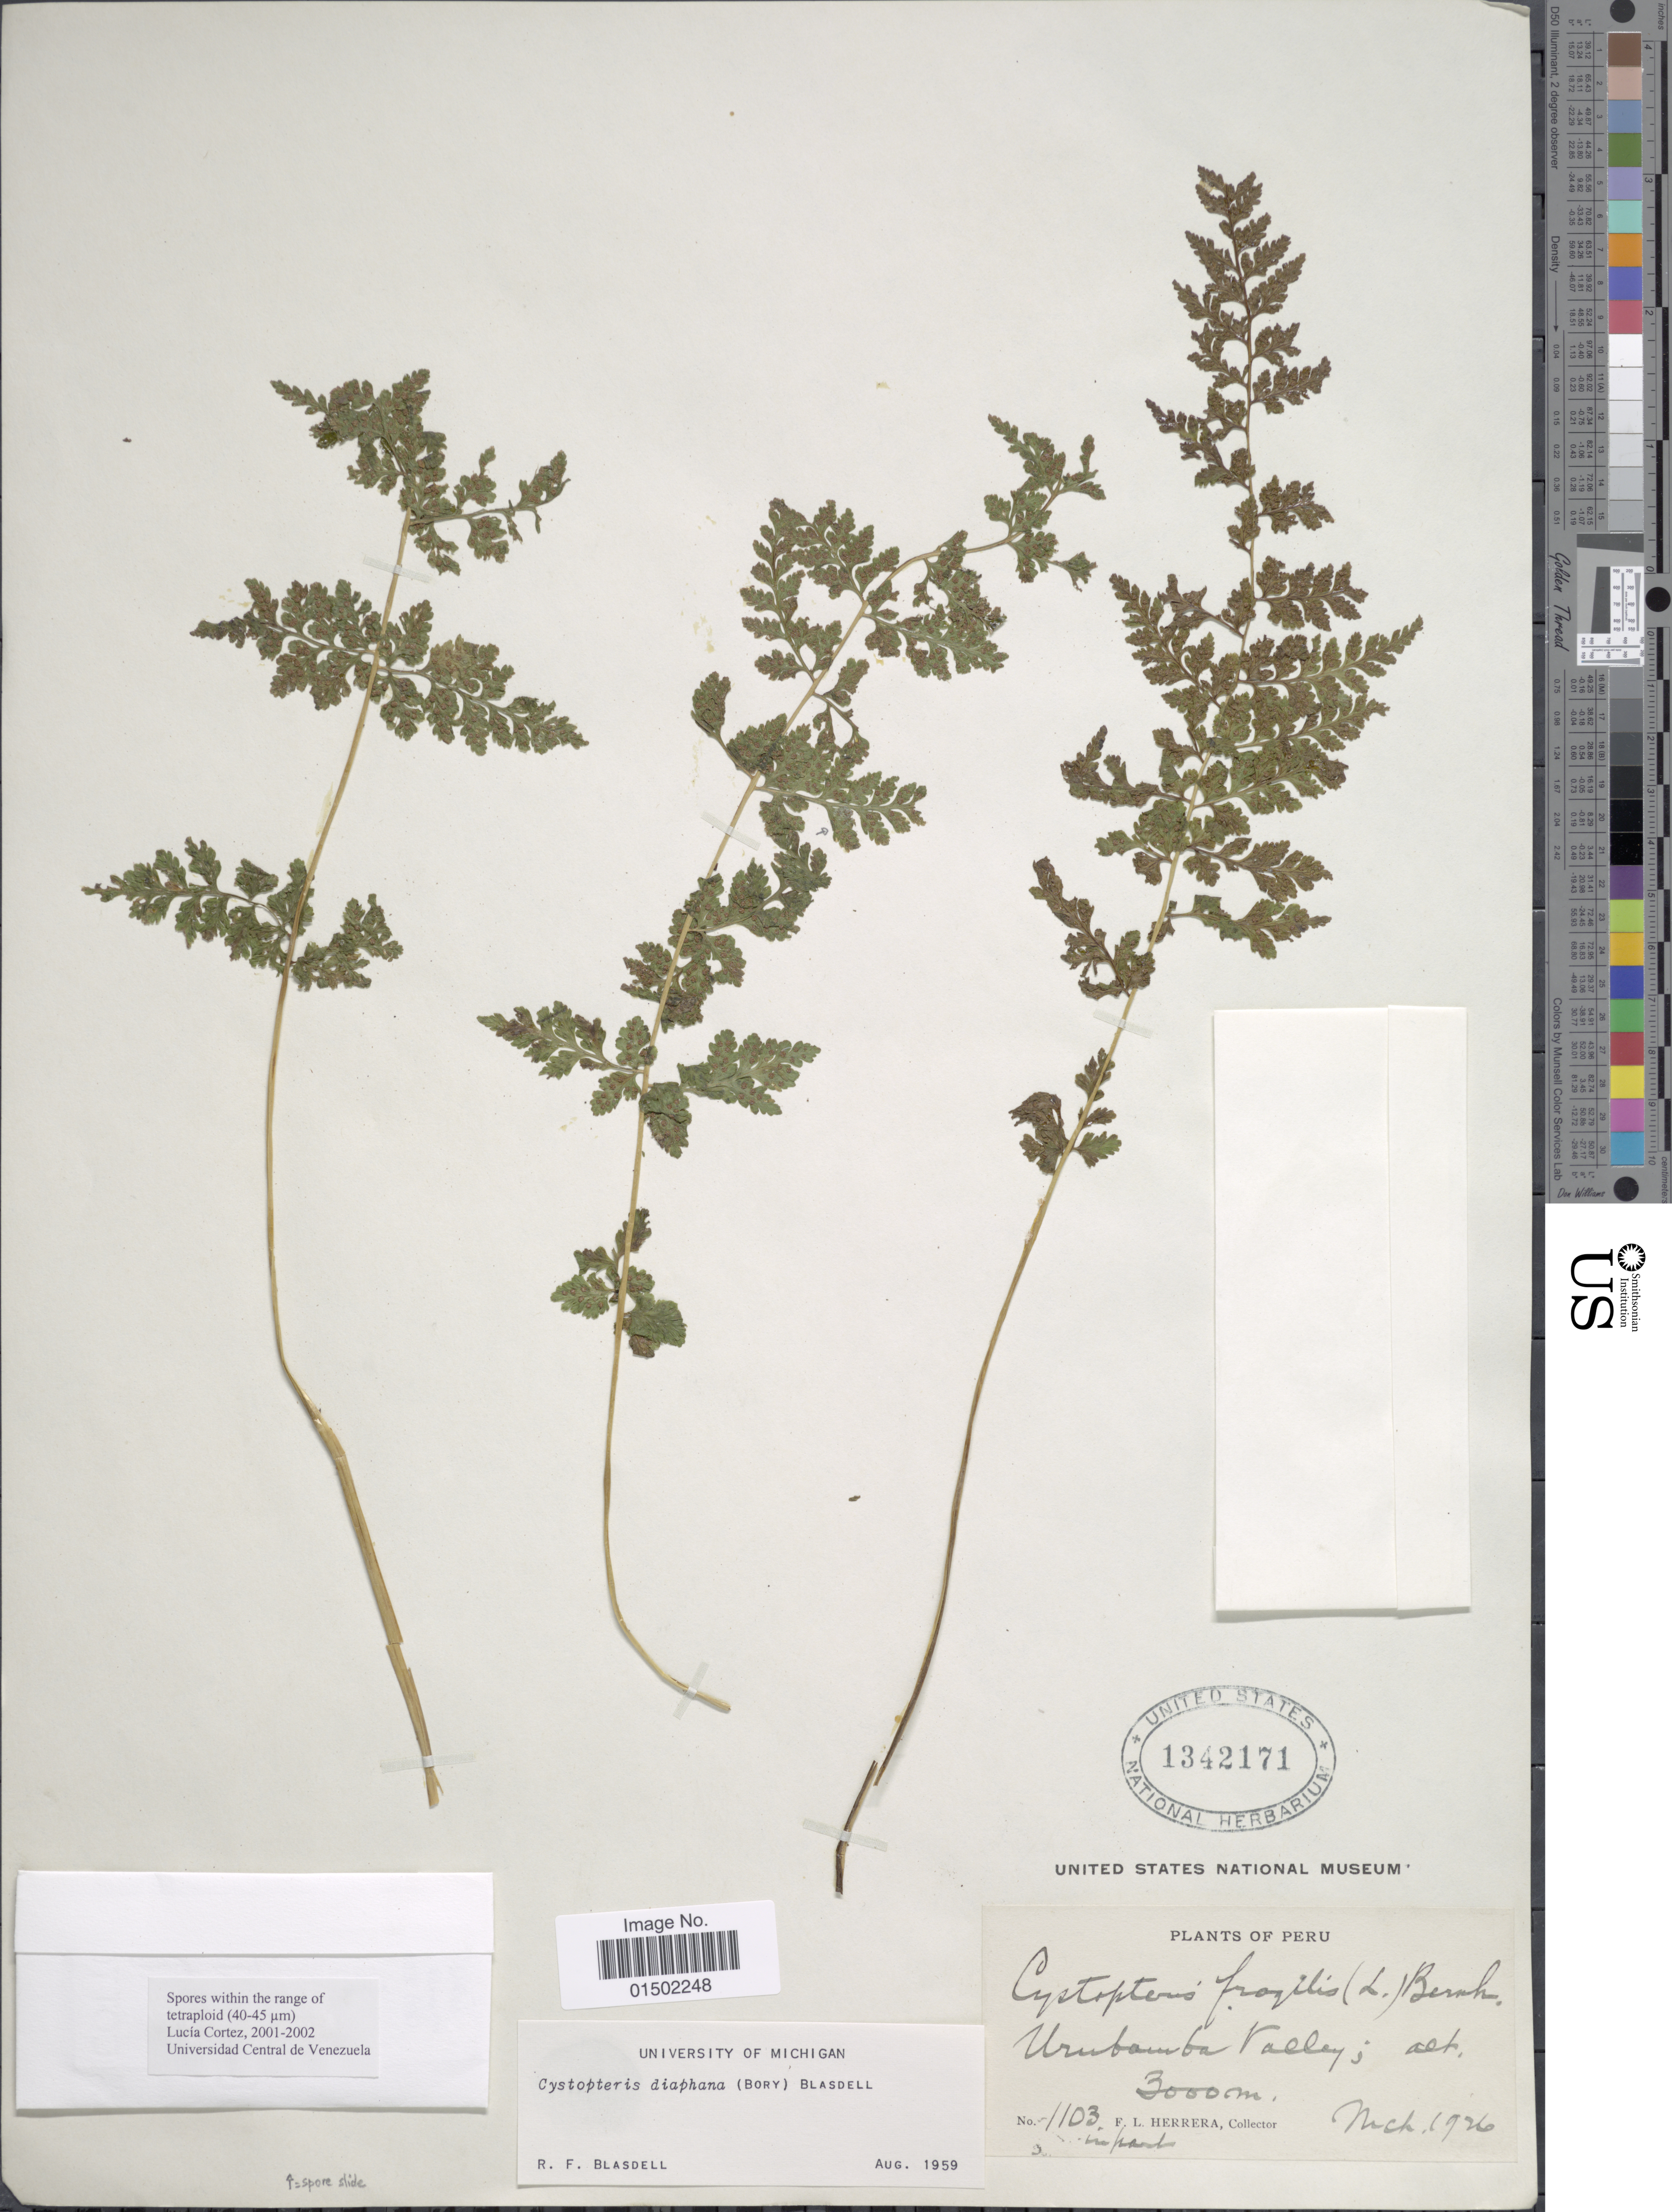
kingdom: Plantae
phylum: Tracheophyta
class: Polypodiopsida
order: Polypodiales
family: Cystopteridaceae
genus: Cystopteris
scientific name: Cystopteris diaphana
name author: (Bory) Blasdell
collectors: F. L. Herrera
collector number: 1103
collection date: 1926-03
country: Peru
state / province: Cusco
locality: Urubamba Valley.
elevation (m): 3000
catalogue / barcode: US 1342171